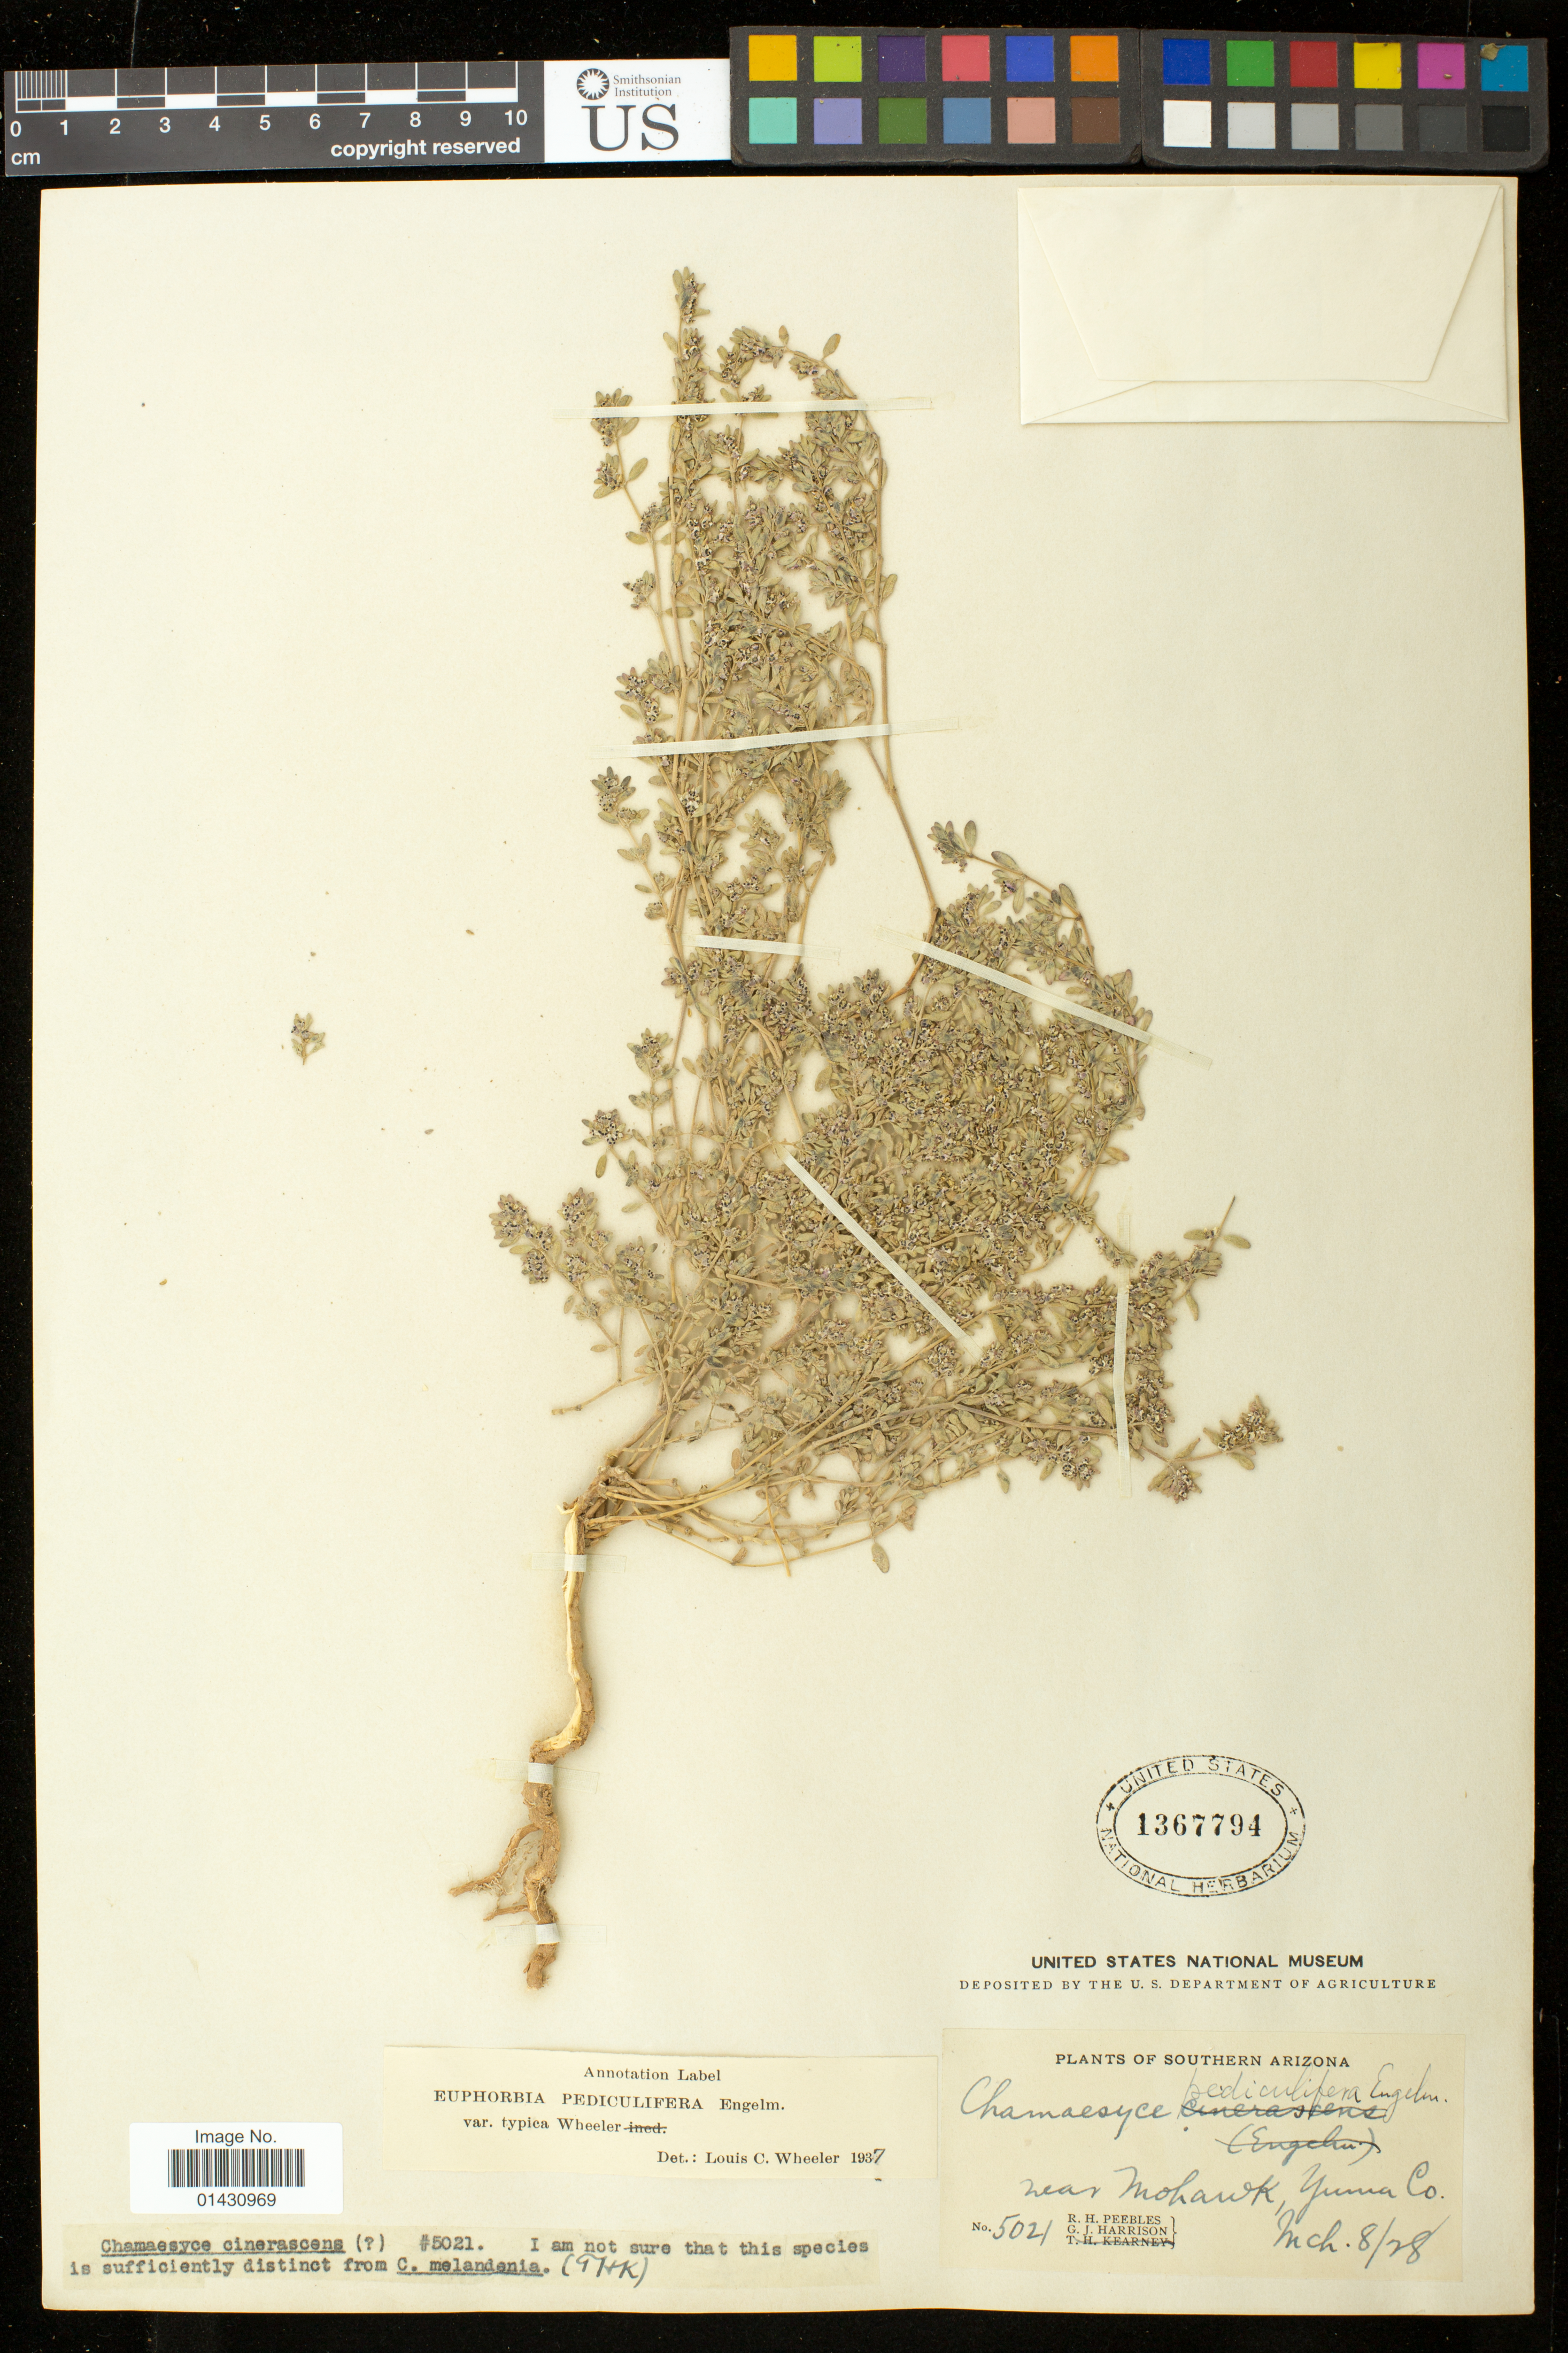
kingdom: Plantae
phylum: Tracheophyta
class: Magnoliopsida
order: Malpighiales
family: Euphorbiaceae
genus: Euphorbia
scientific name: Euphorbia pediculifera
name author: Engelm.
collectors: R. H. Peebles & G. J. Harrison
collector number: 5021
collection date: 1928-03-08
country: United States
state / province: Arizona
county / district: Yuma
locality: Near Mohawk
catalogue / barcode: US 1367794